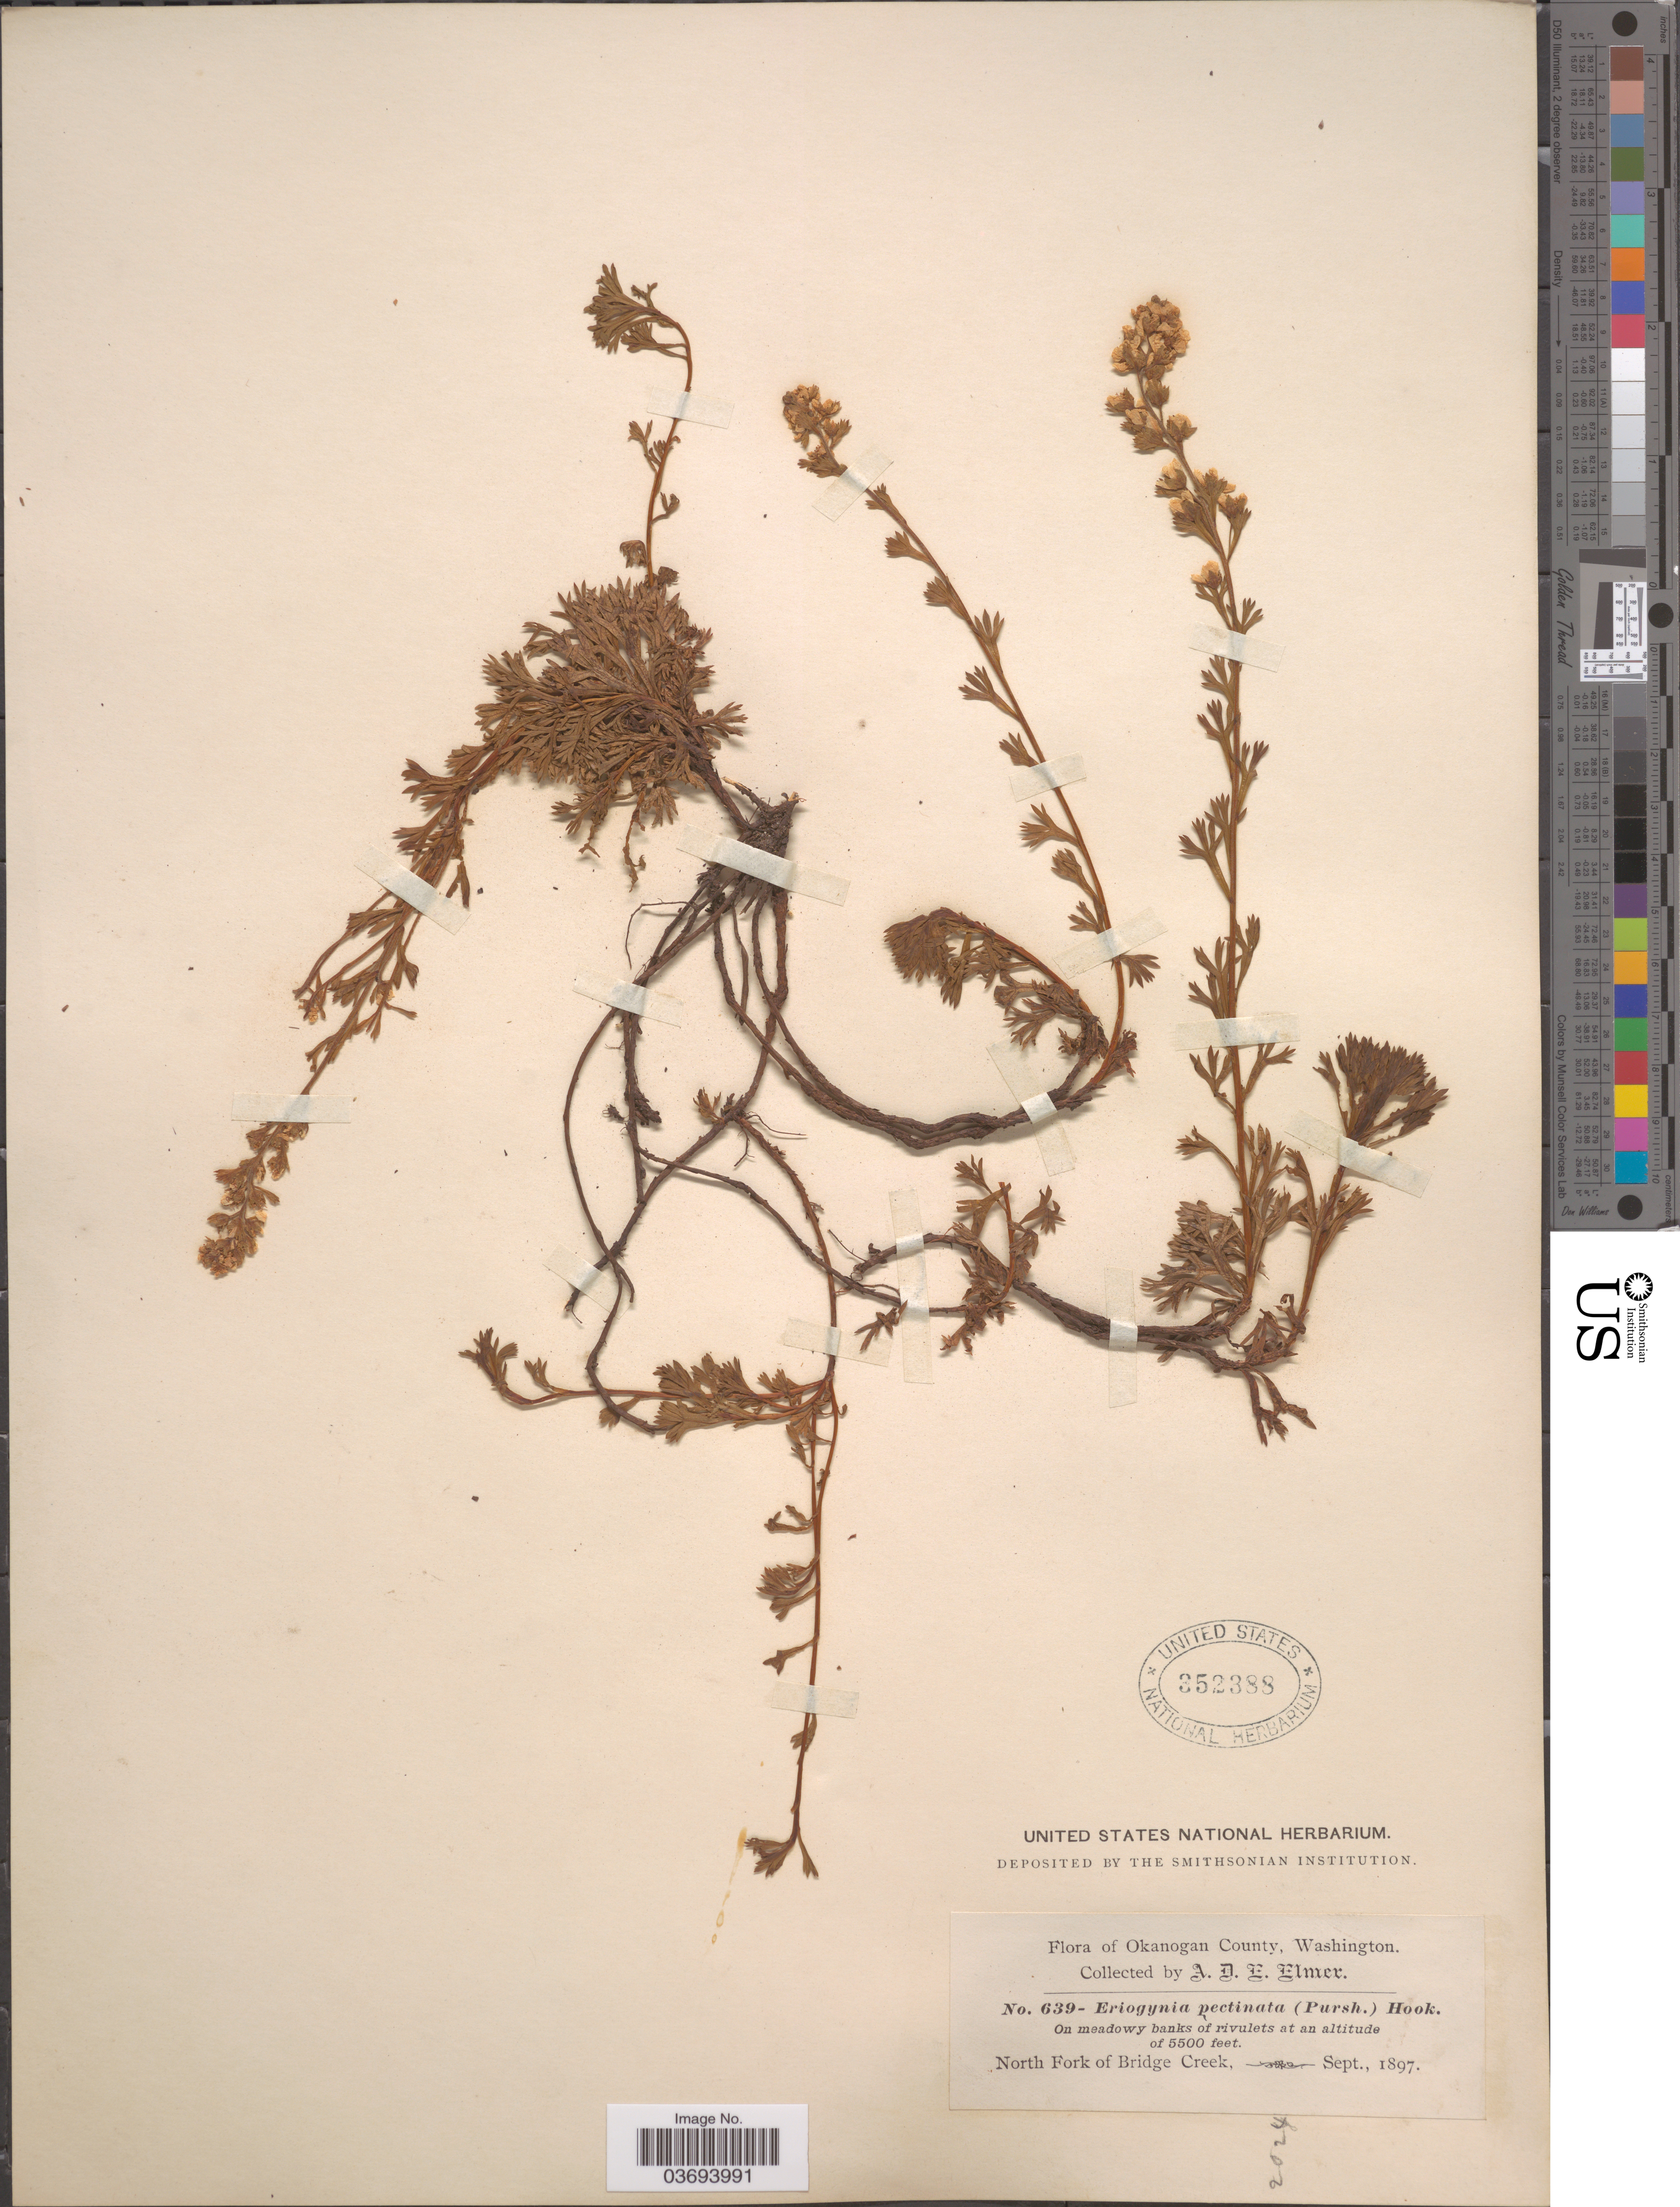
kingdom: Plantae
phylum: Tracheophyta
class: Magnoliopsida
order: Rosales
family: Rosaceae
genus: Luetkea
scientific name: Luetkea pectinata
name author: (Pursh) Kuntze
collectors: A. D. E. Elmer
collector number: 639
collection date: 1897-09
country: United States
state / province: Washington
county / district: Okanogan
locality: Okanogan County. North Fork of Bridge Creek.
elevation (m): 1676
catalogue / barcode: US 352388